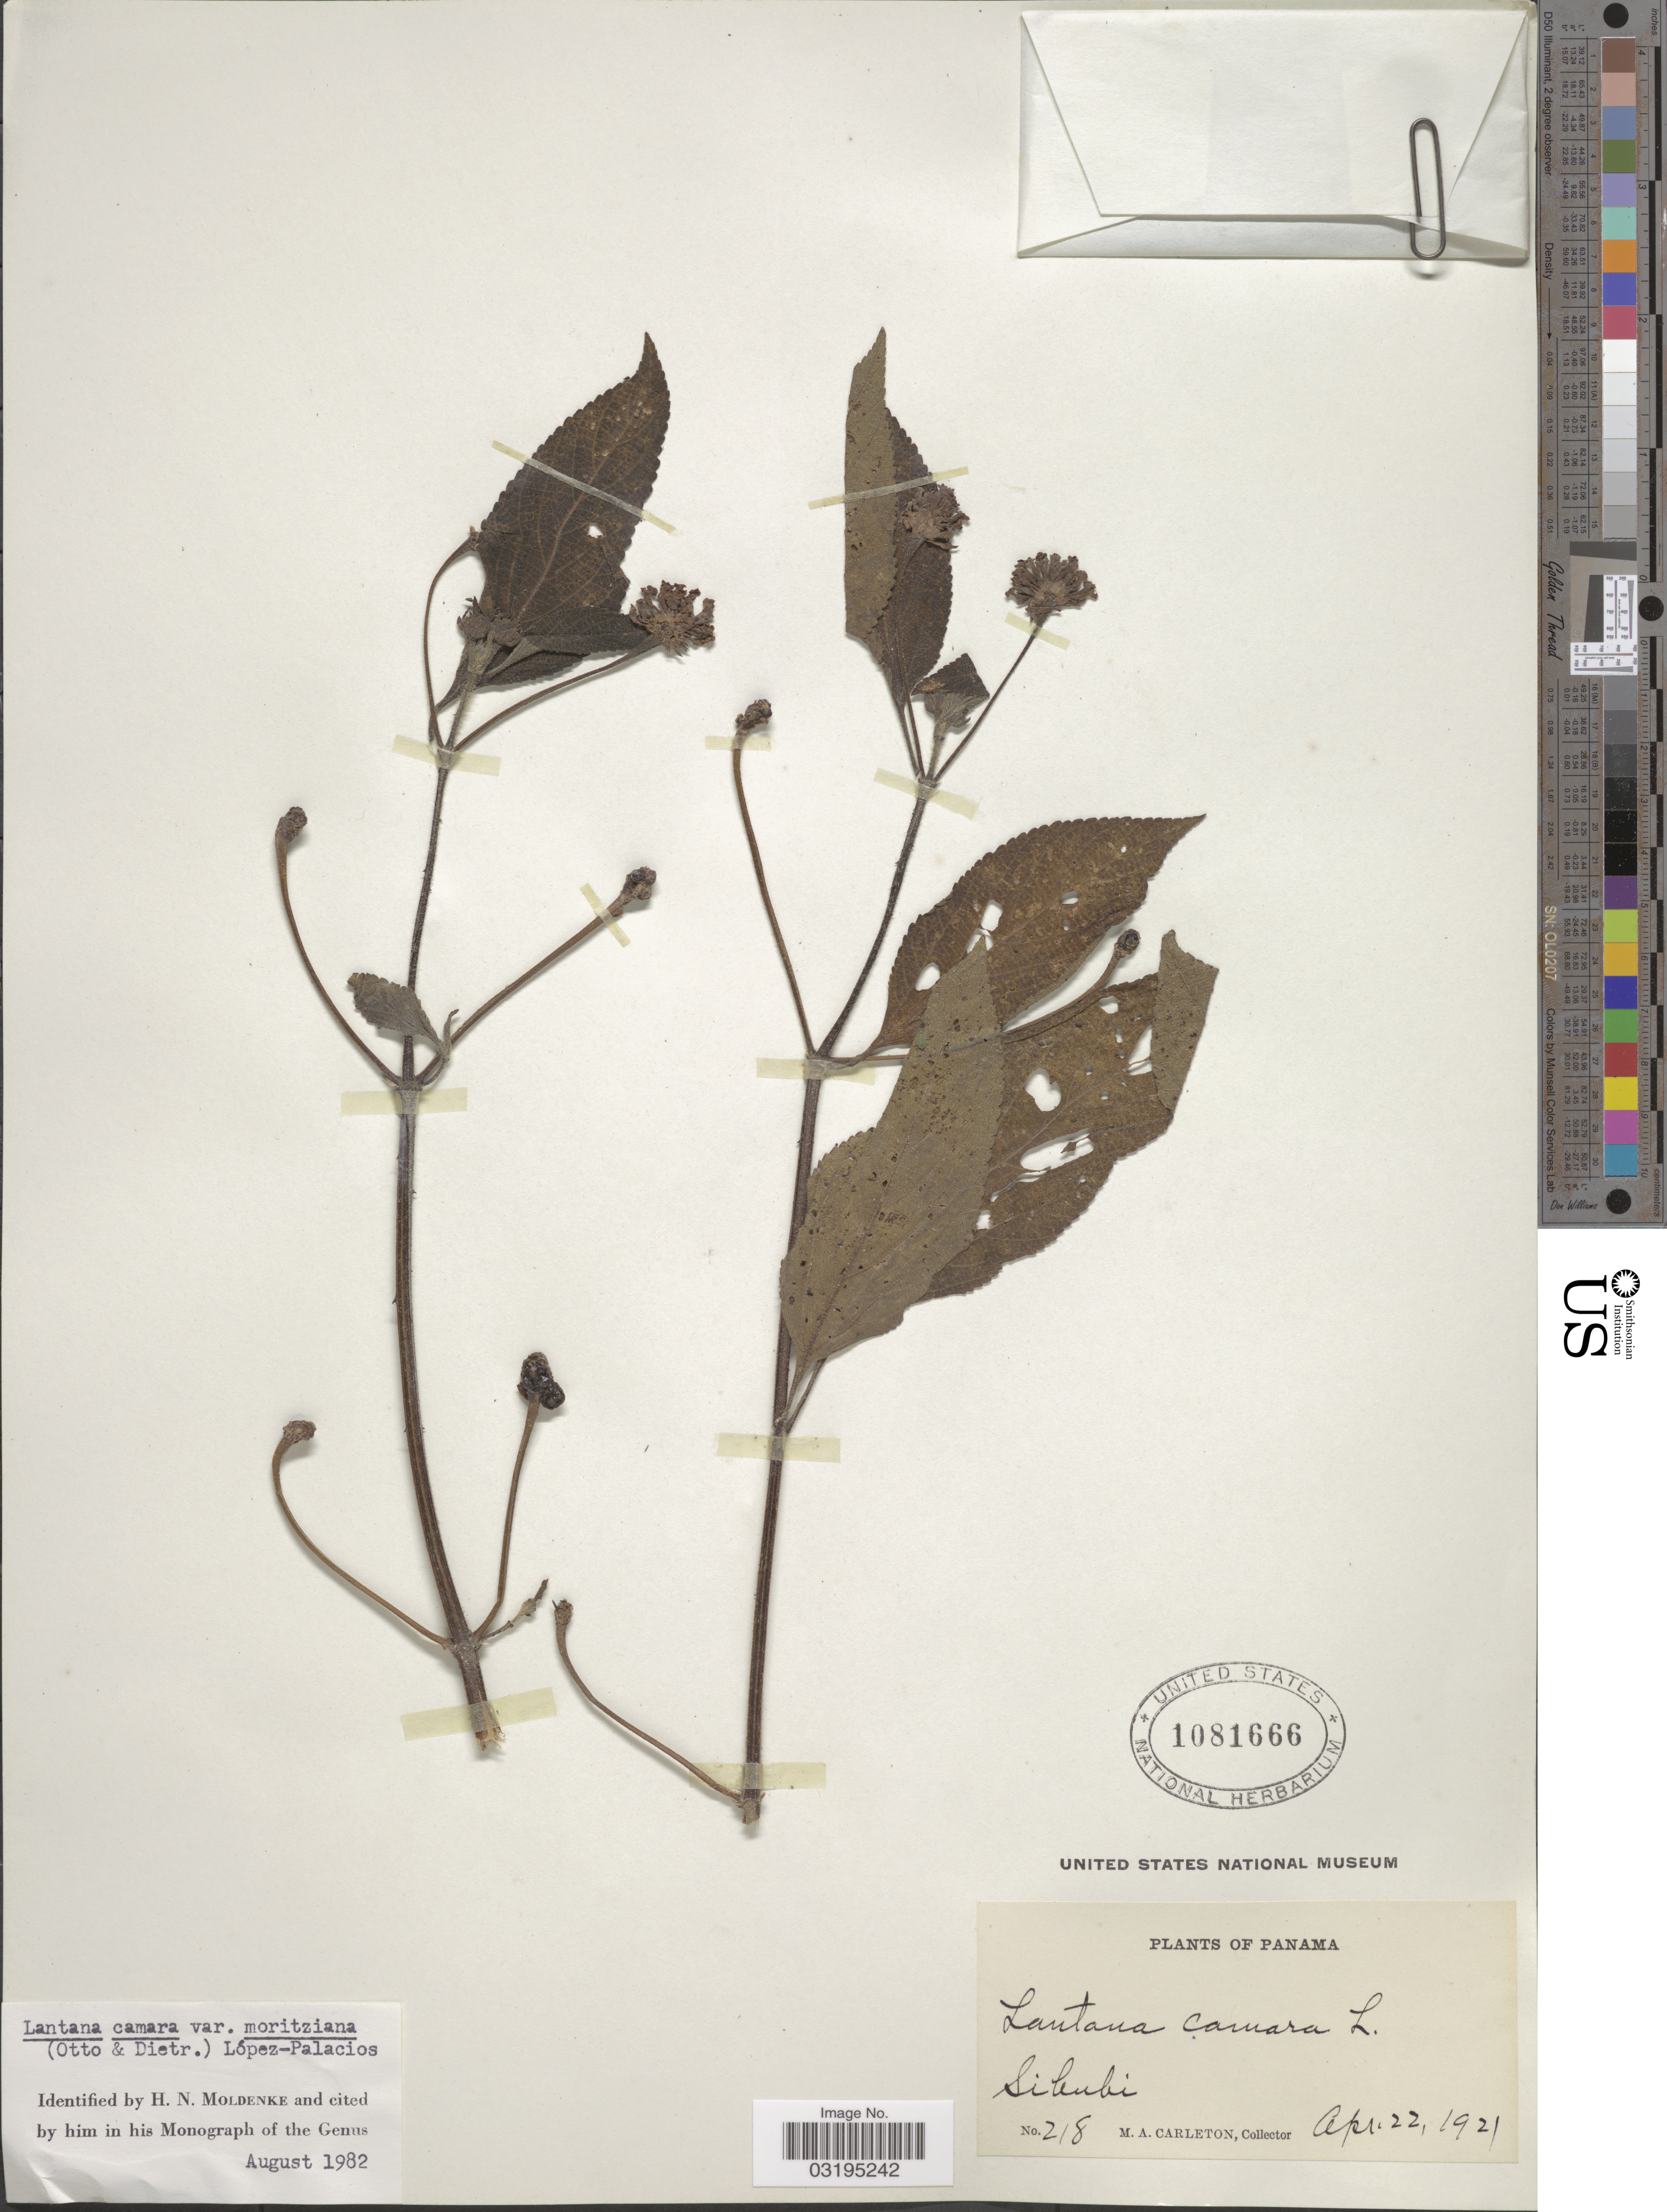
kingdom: Plantae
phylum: Tracheophyta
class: Magnoliopsida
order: Lamiales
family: Verbenaceae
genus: Lantana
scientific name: Lantana camara var. moritziana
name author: (Otto & A. Dietr.) López-Pal.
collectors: M. A. Carleton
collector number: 218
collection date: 1921-04-22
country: Panama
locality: Sibubi.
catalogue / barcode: US 1081666